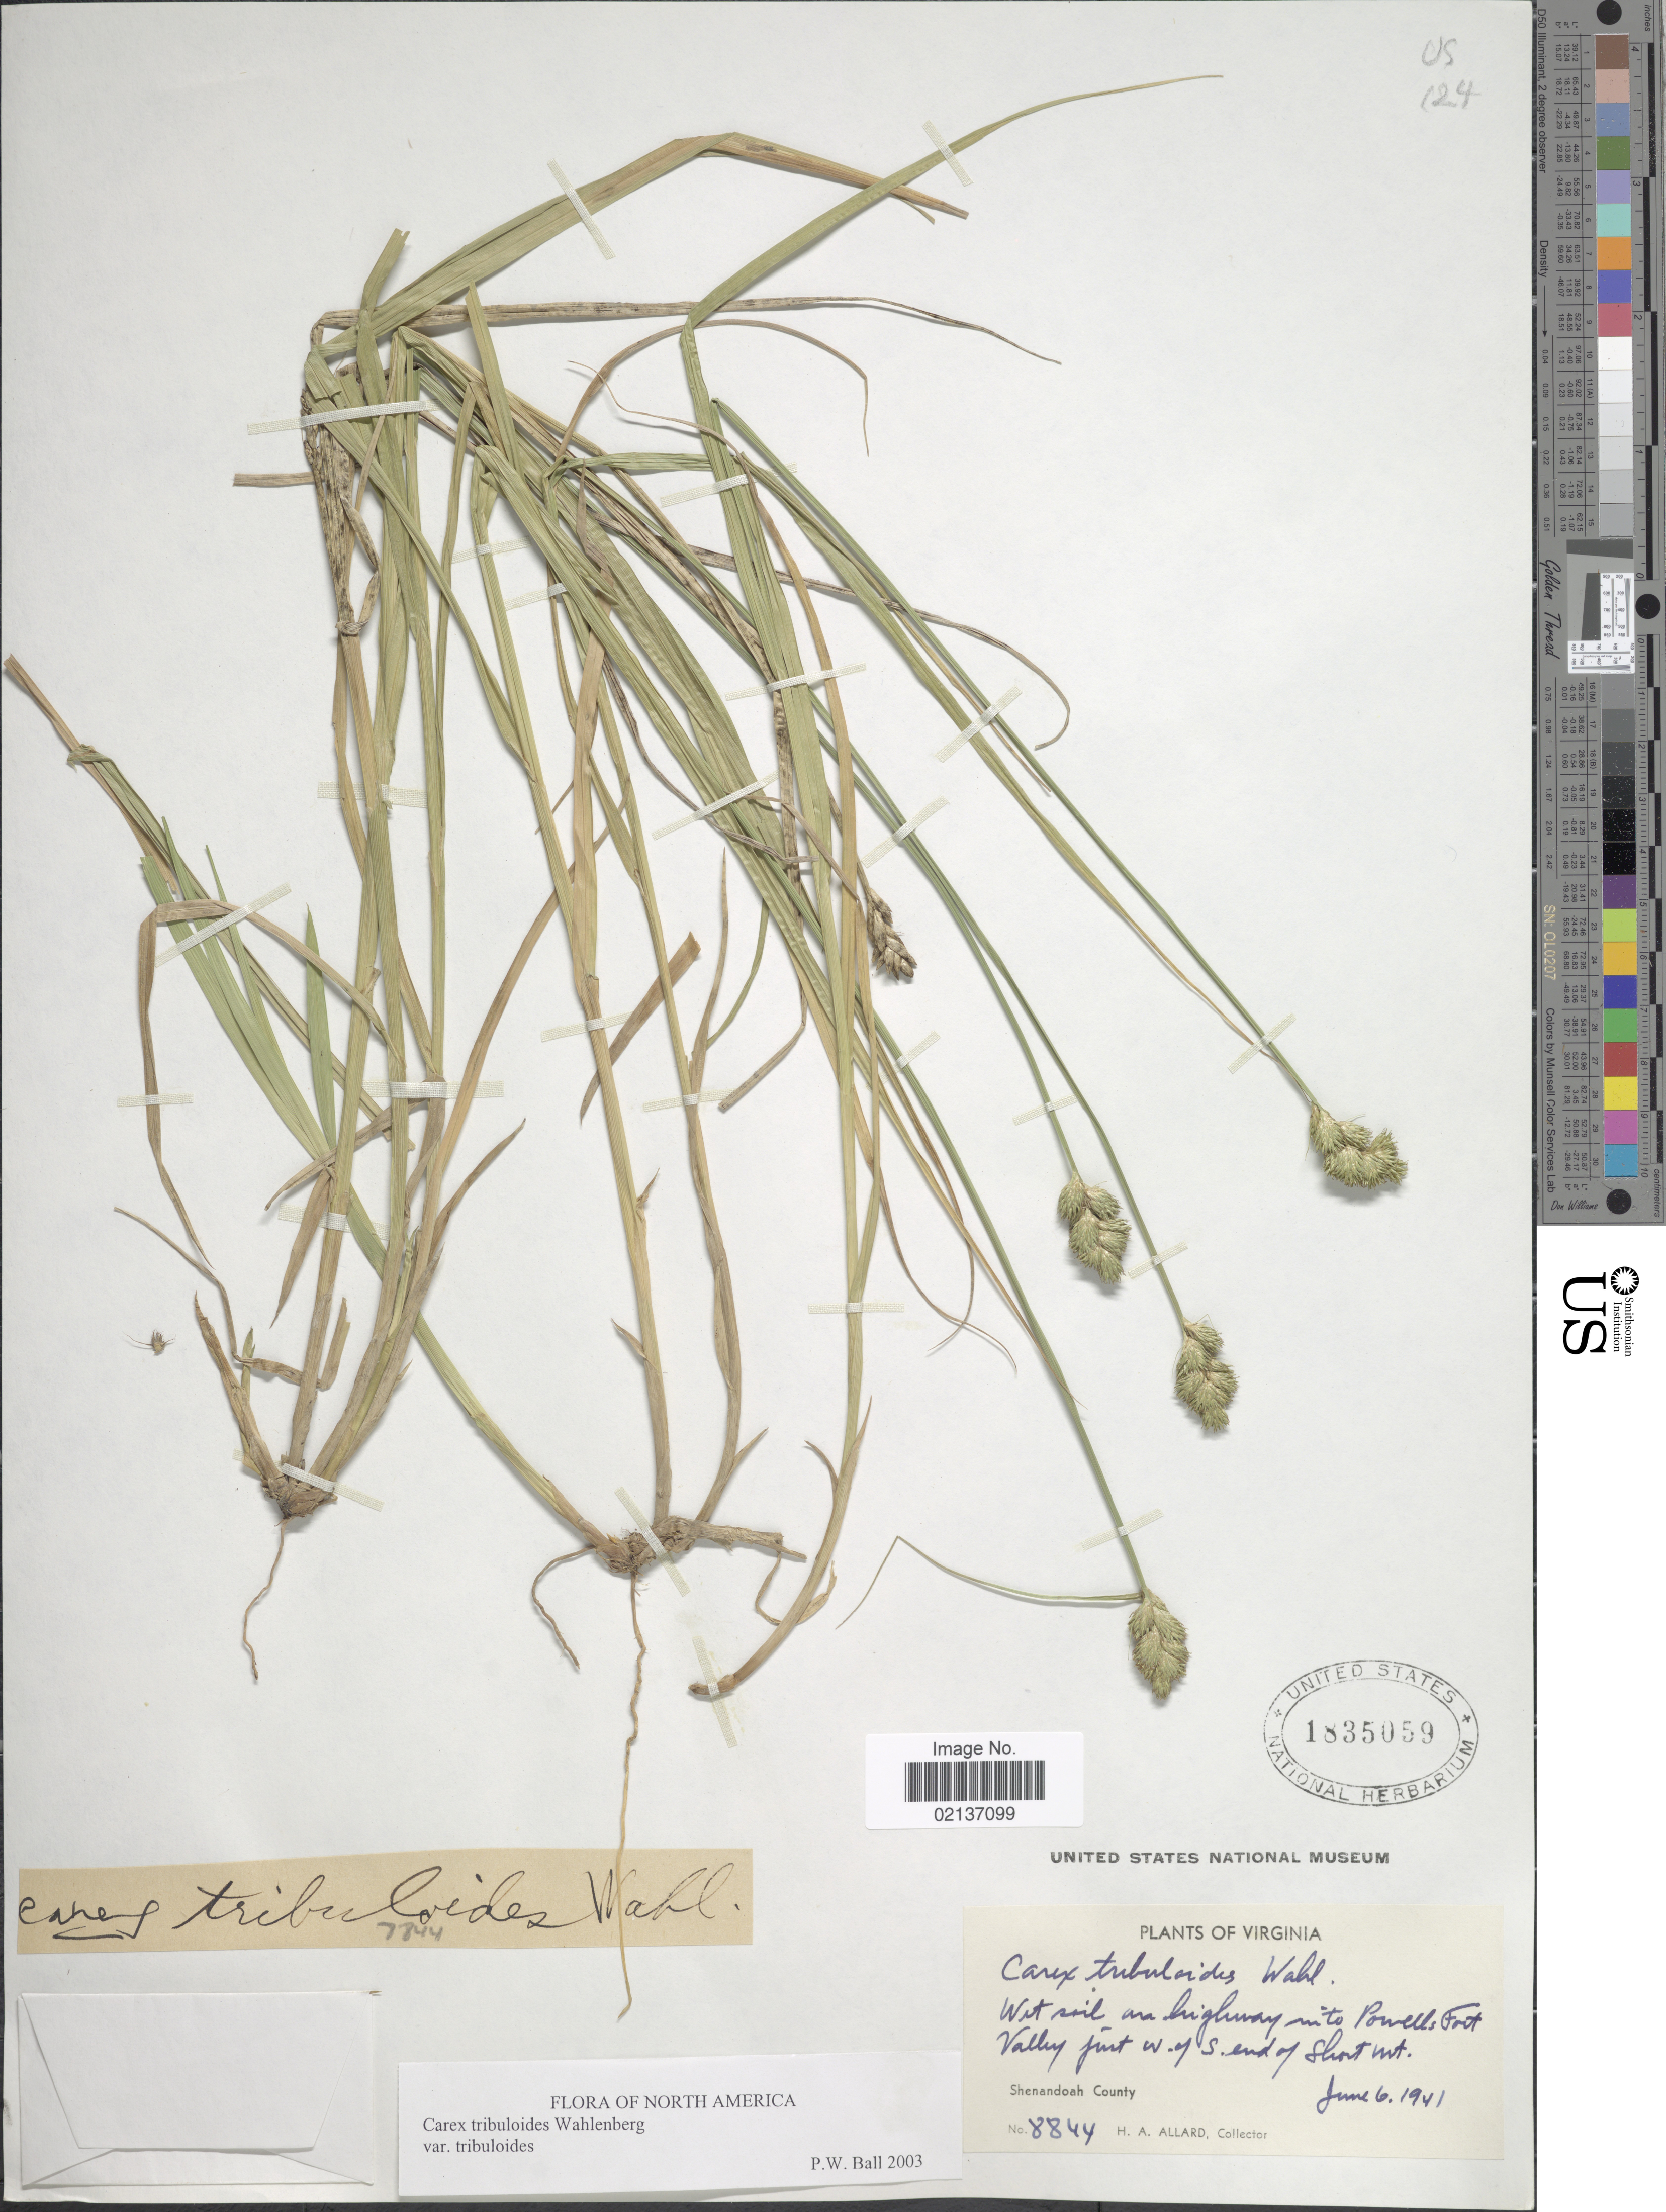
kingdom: Plantae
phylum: Tracheophyta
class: Liliopsida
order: Poales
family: Cyperaceae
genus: Carex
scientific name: Carex tribuloides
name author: Wahlenb.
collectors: H. A. Allard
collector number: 8844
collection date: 1941-06-06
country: United States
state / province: Virginia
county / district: Shenandoah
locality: Wet soil on highway into Powell's Fort Valley just w. of s. end of Short Mt., Shenandoah County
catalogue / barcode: US 1835059